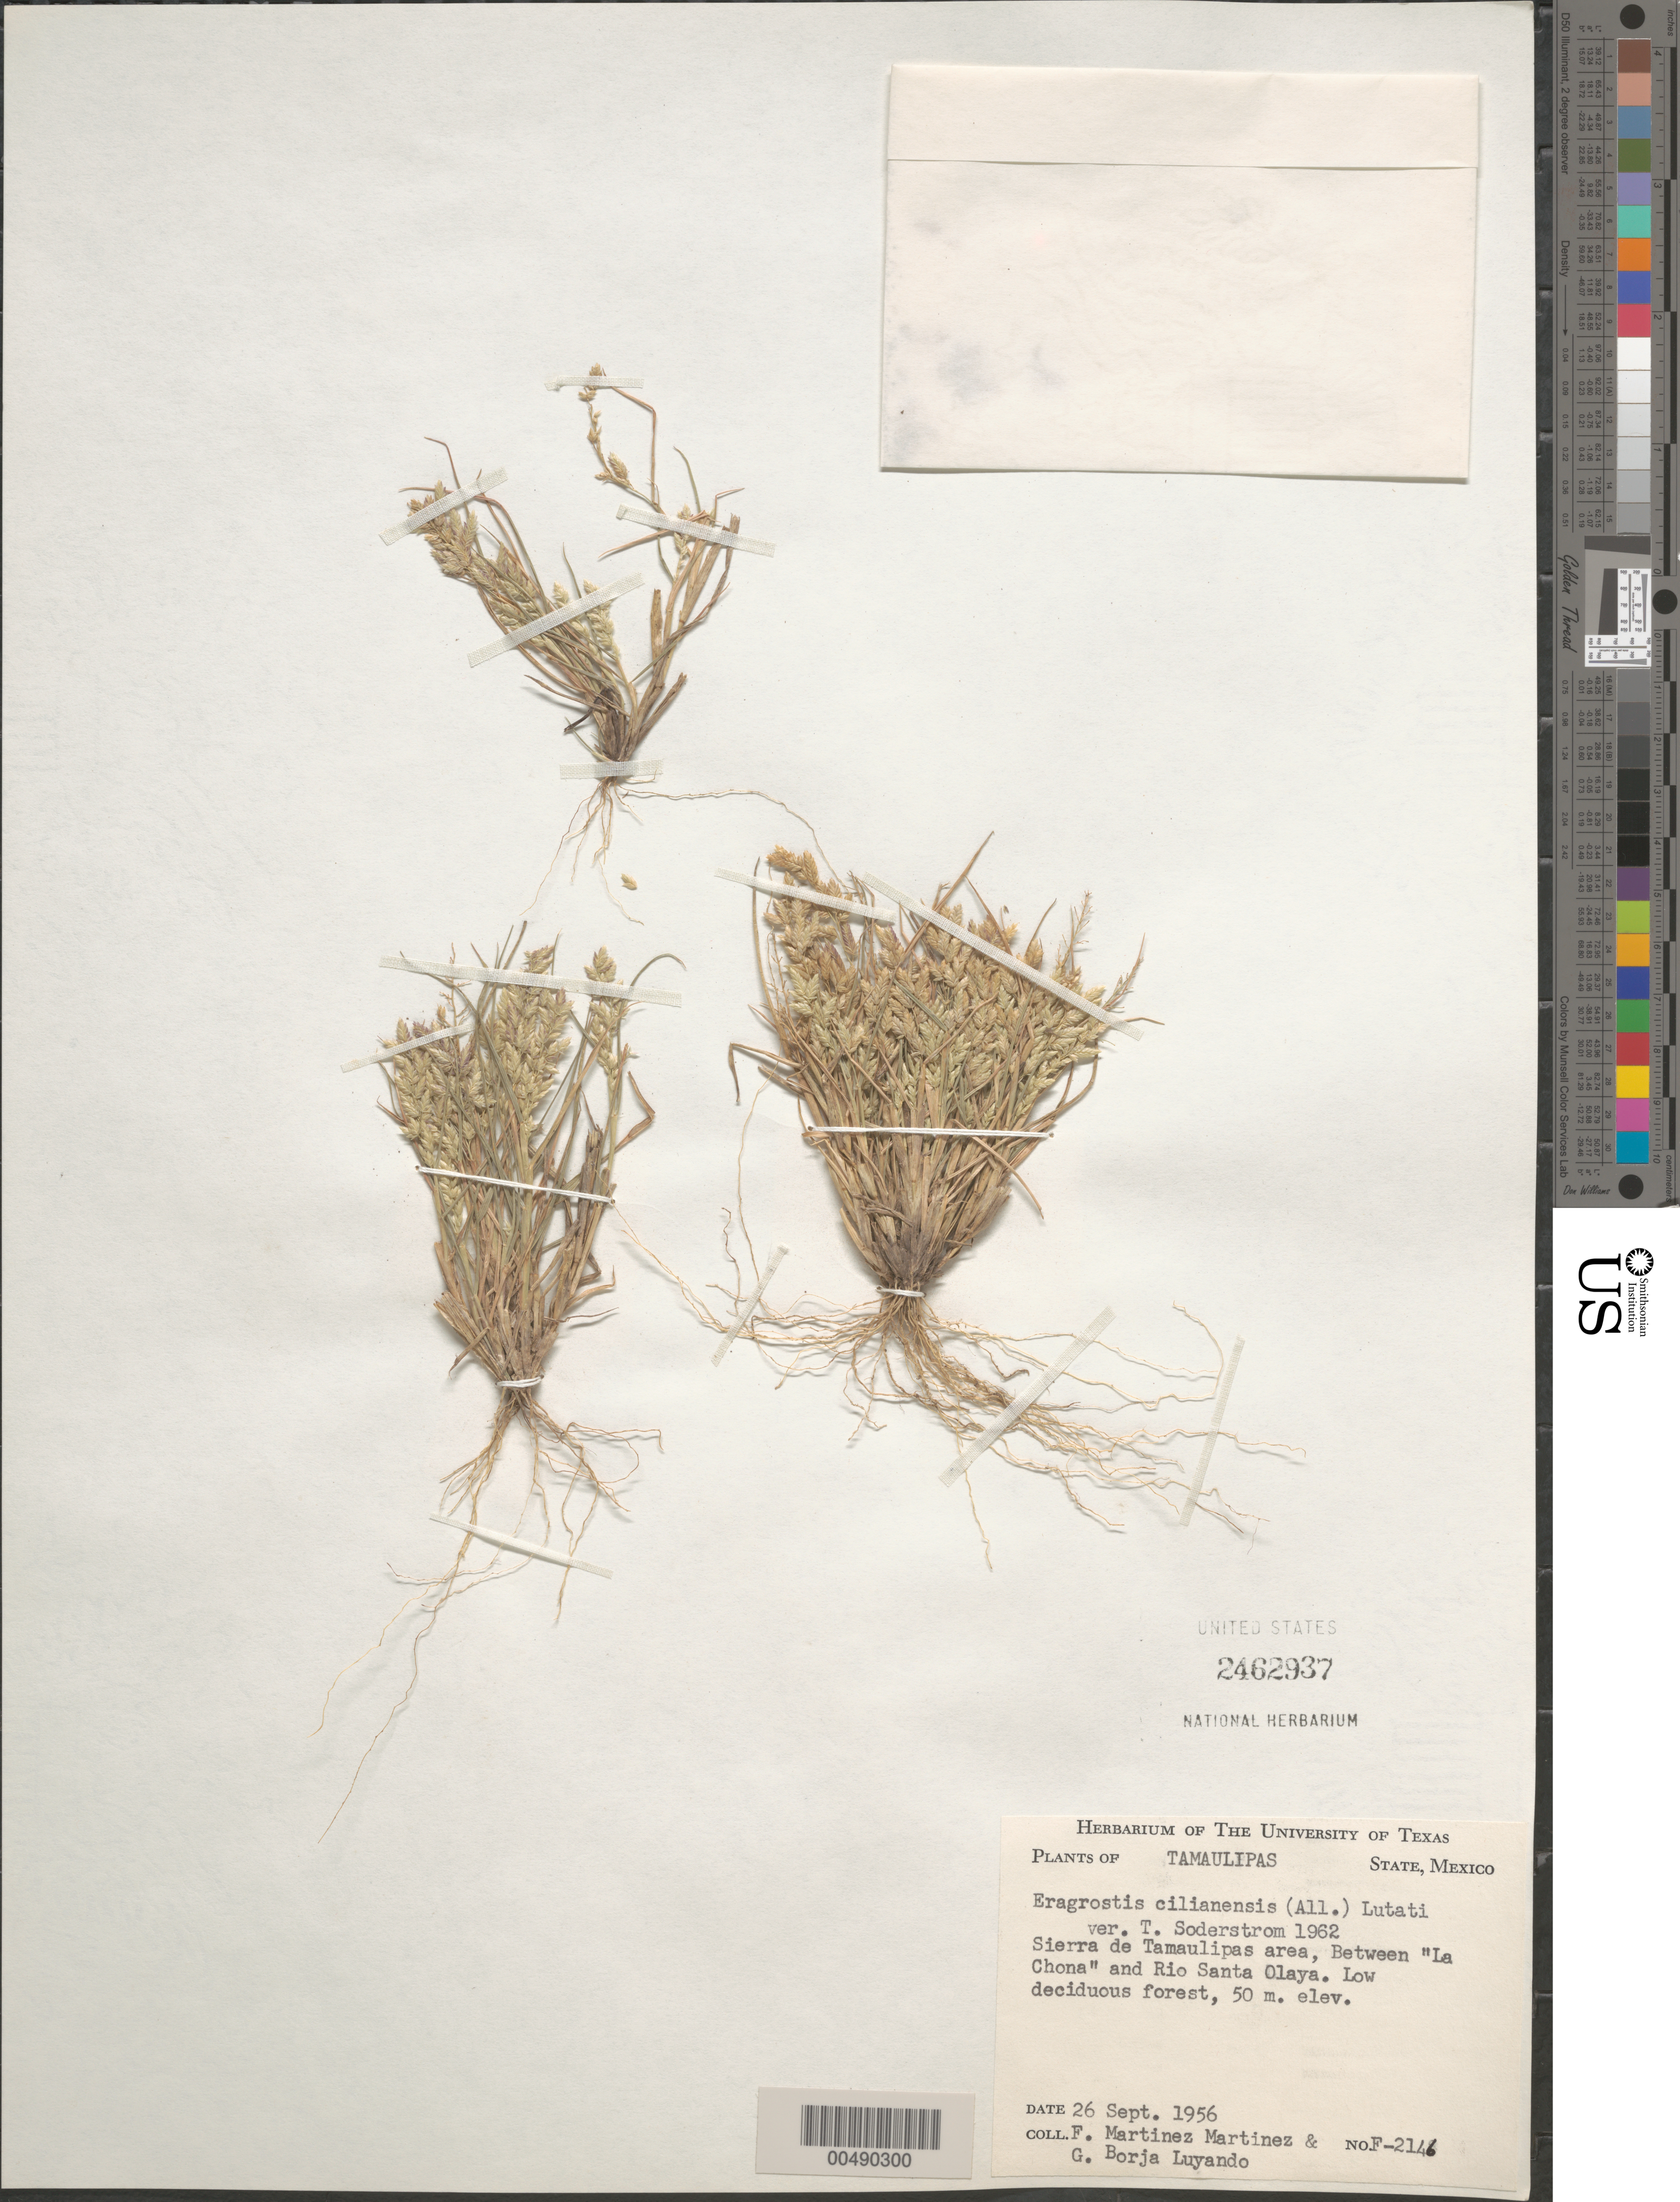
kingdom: Plantae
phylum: Tracheophyta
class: Liliopsida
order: Poales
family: Poaceae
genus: Eragrostis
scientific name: Eragrostis cilianensis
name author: (Bellardi) Vignolo ex Janch.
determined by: Soderstrom, T. R.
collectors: F. Martinez-M. & G. Borja-Luyando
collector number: F-2146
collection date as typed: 26 Sep 1956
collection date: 1956-09-26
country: Mexico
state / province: Tamaulipas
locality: Sierra de Tamaulipas area, between La Chona and Rio Santa Olaya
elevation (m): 50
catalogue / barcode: US 2462937